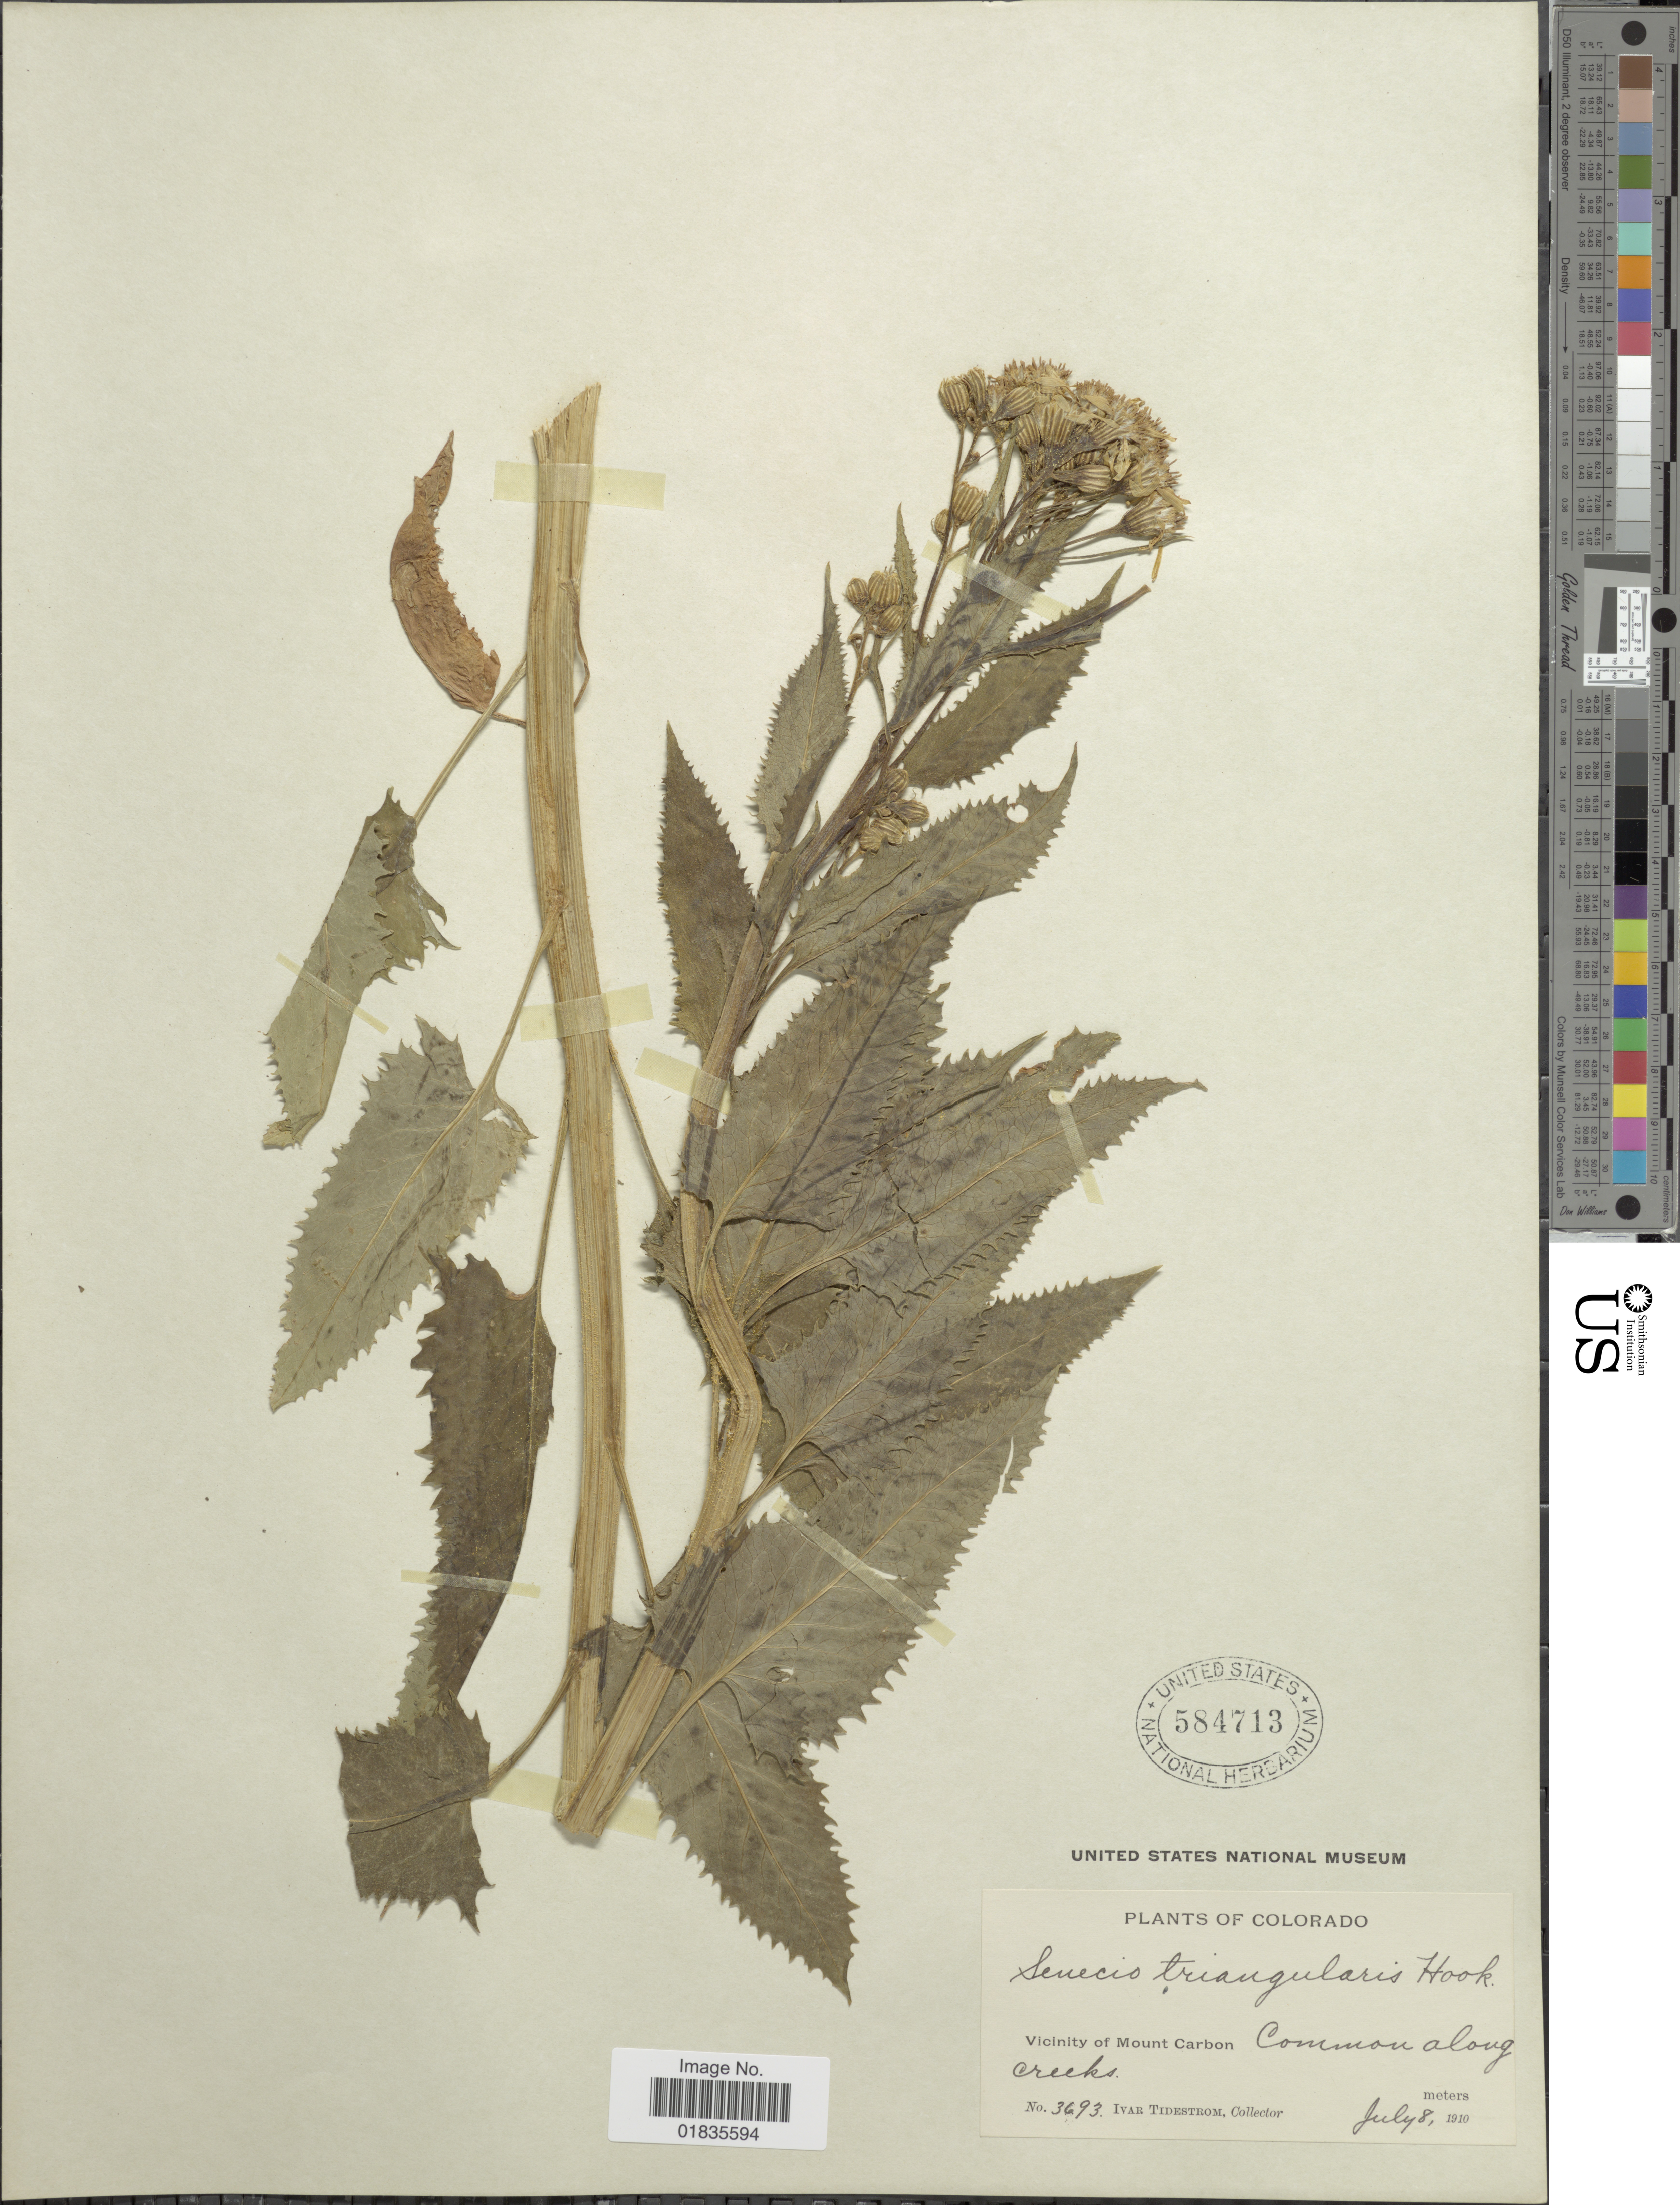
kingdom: Plantae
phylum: Tracheophyta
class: Magnoliopsida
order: Asterales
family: Asteraceae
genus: Senecio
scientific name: Senecio triangularis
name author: Hook.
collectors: I. F. Tidestrom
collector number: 3693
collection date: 1910-07-08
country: United States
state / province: Colorado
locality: Vicinity of Mount Carbon, common along creeks.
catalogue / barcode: US 584713